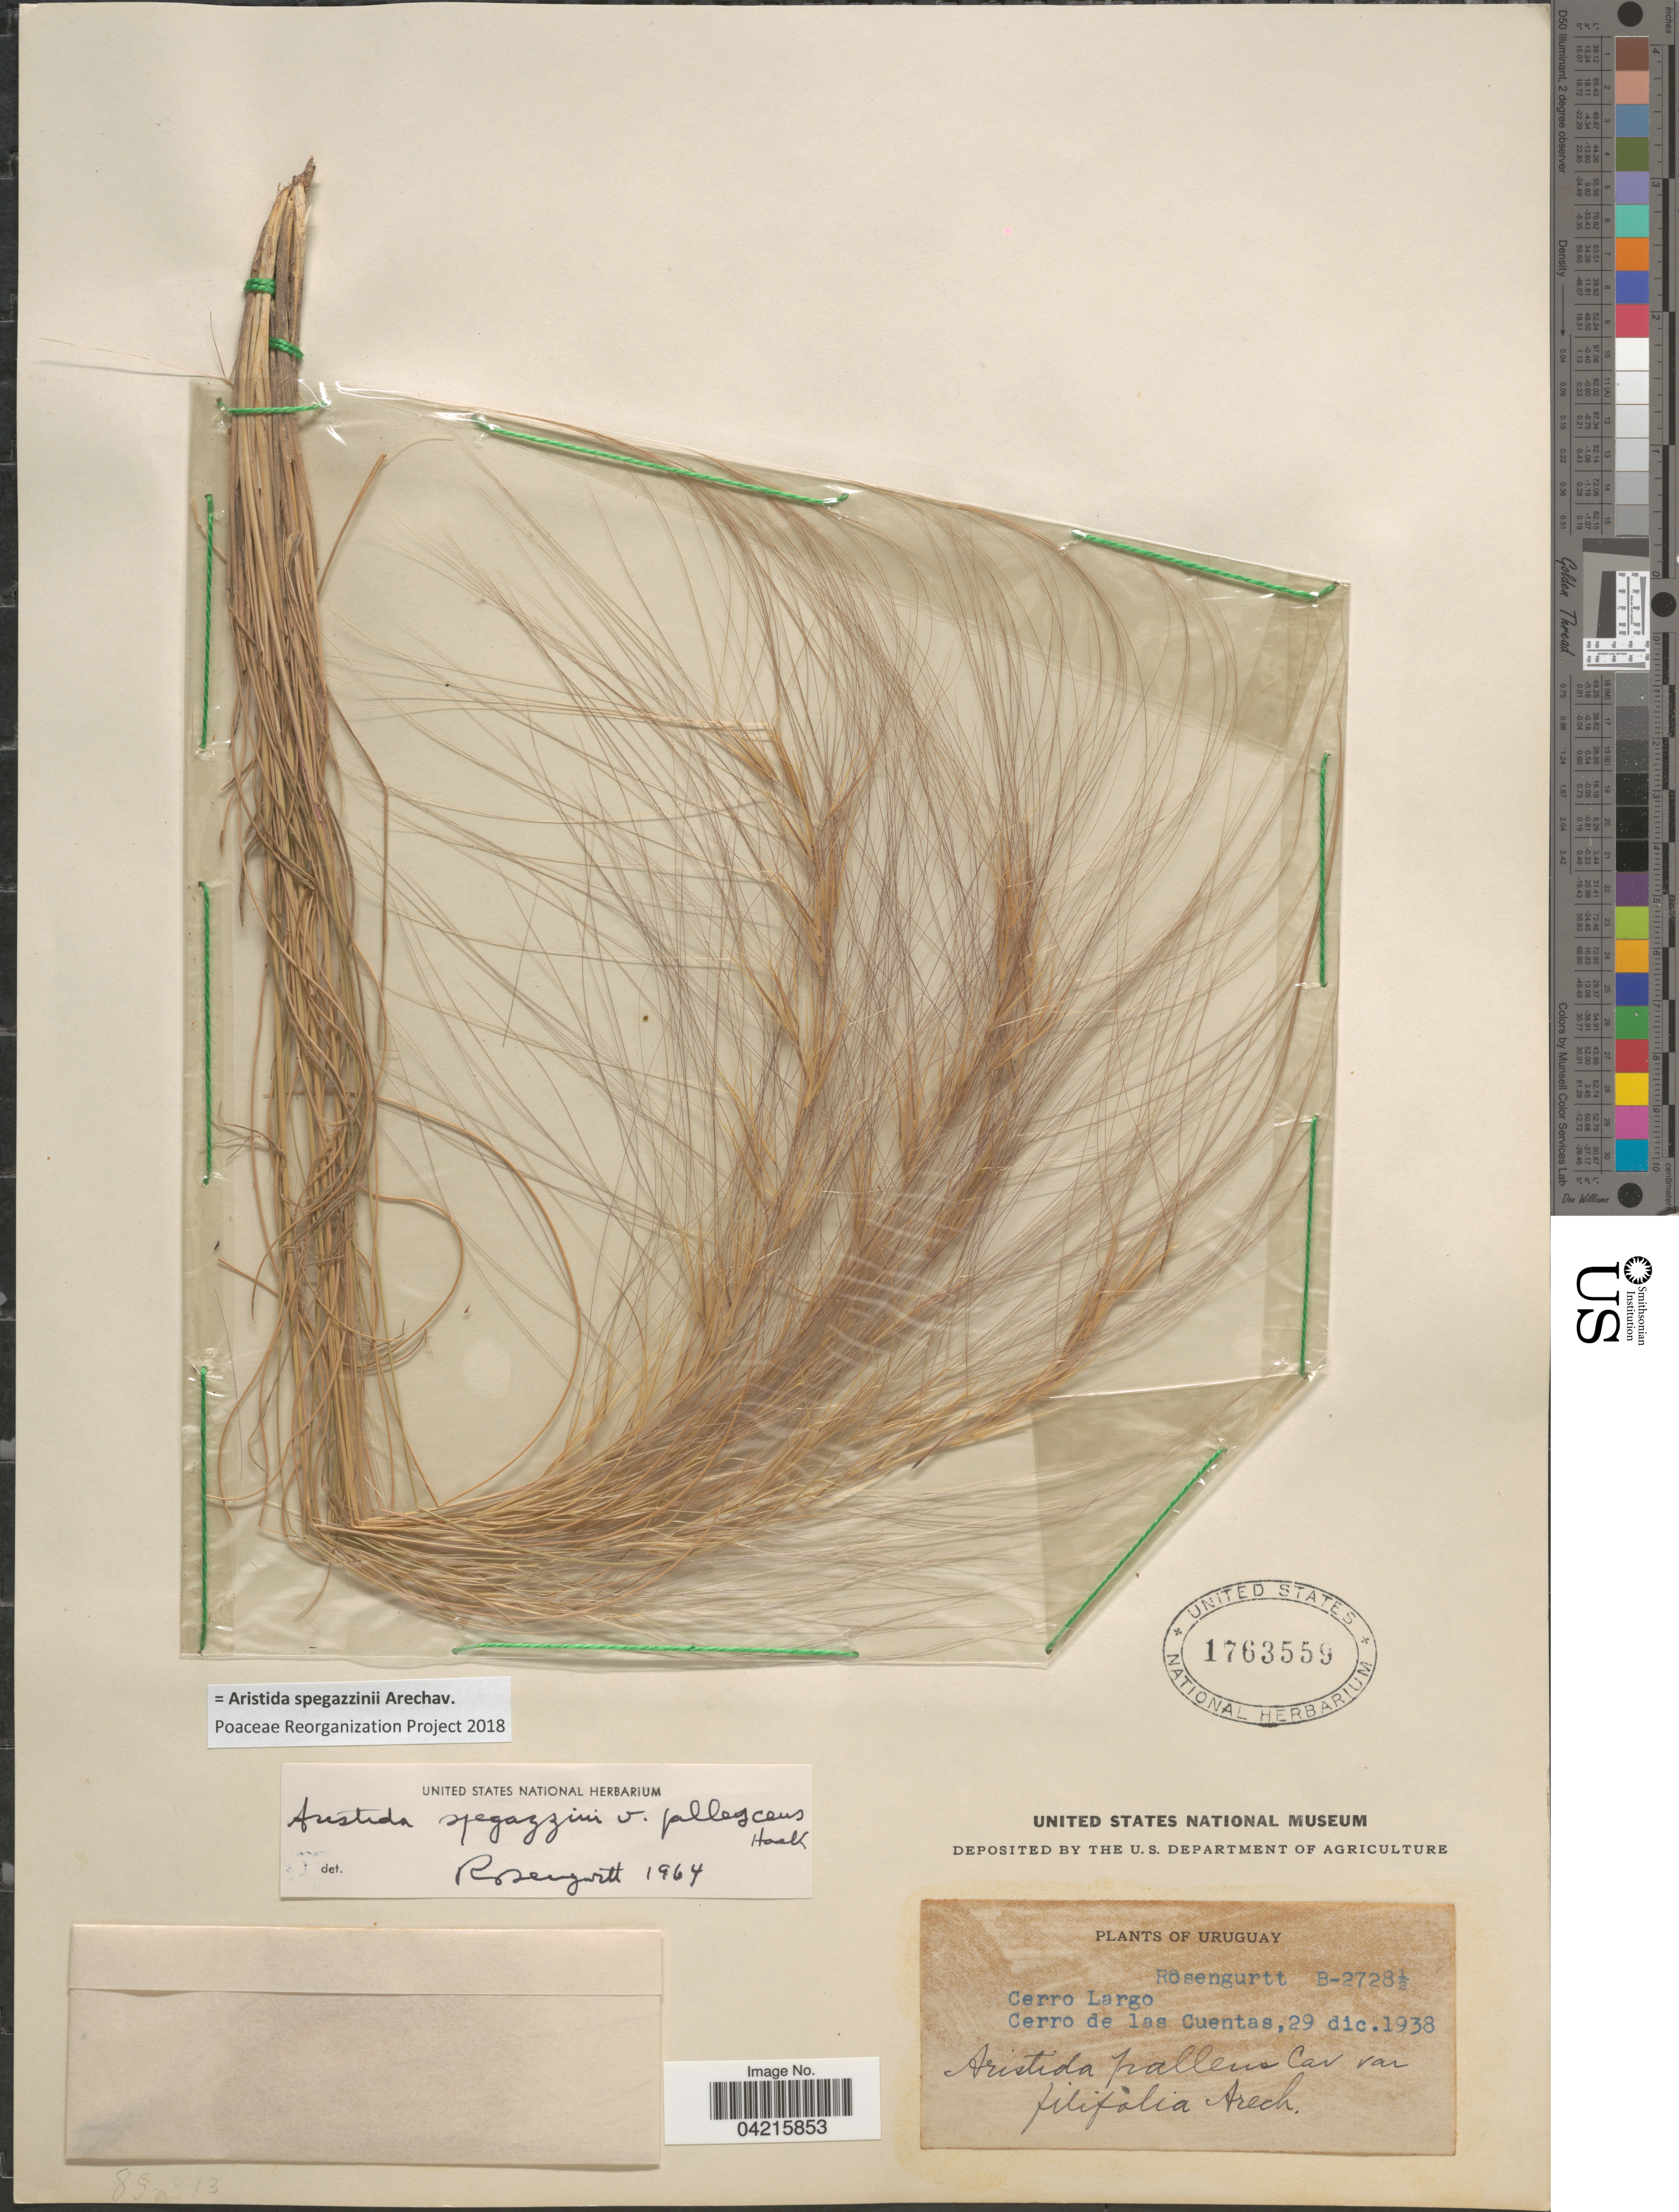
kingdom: Plantae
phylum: Tracheophyta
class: Liliopsida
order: Poales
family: Poaceae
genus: Aristida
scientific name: Aristida spegazzinii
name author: Arechav.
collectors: Rosengurtt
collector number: B-2728½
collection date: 1938-12-29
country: Uruguay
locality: Cerro Largo. Cerro de las Cuentas.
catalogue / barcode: US 1763559